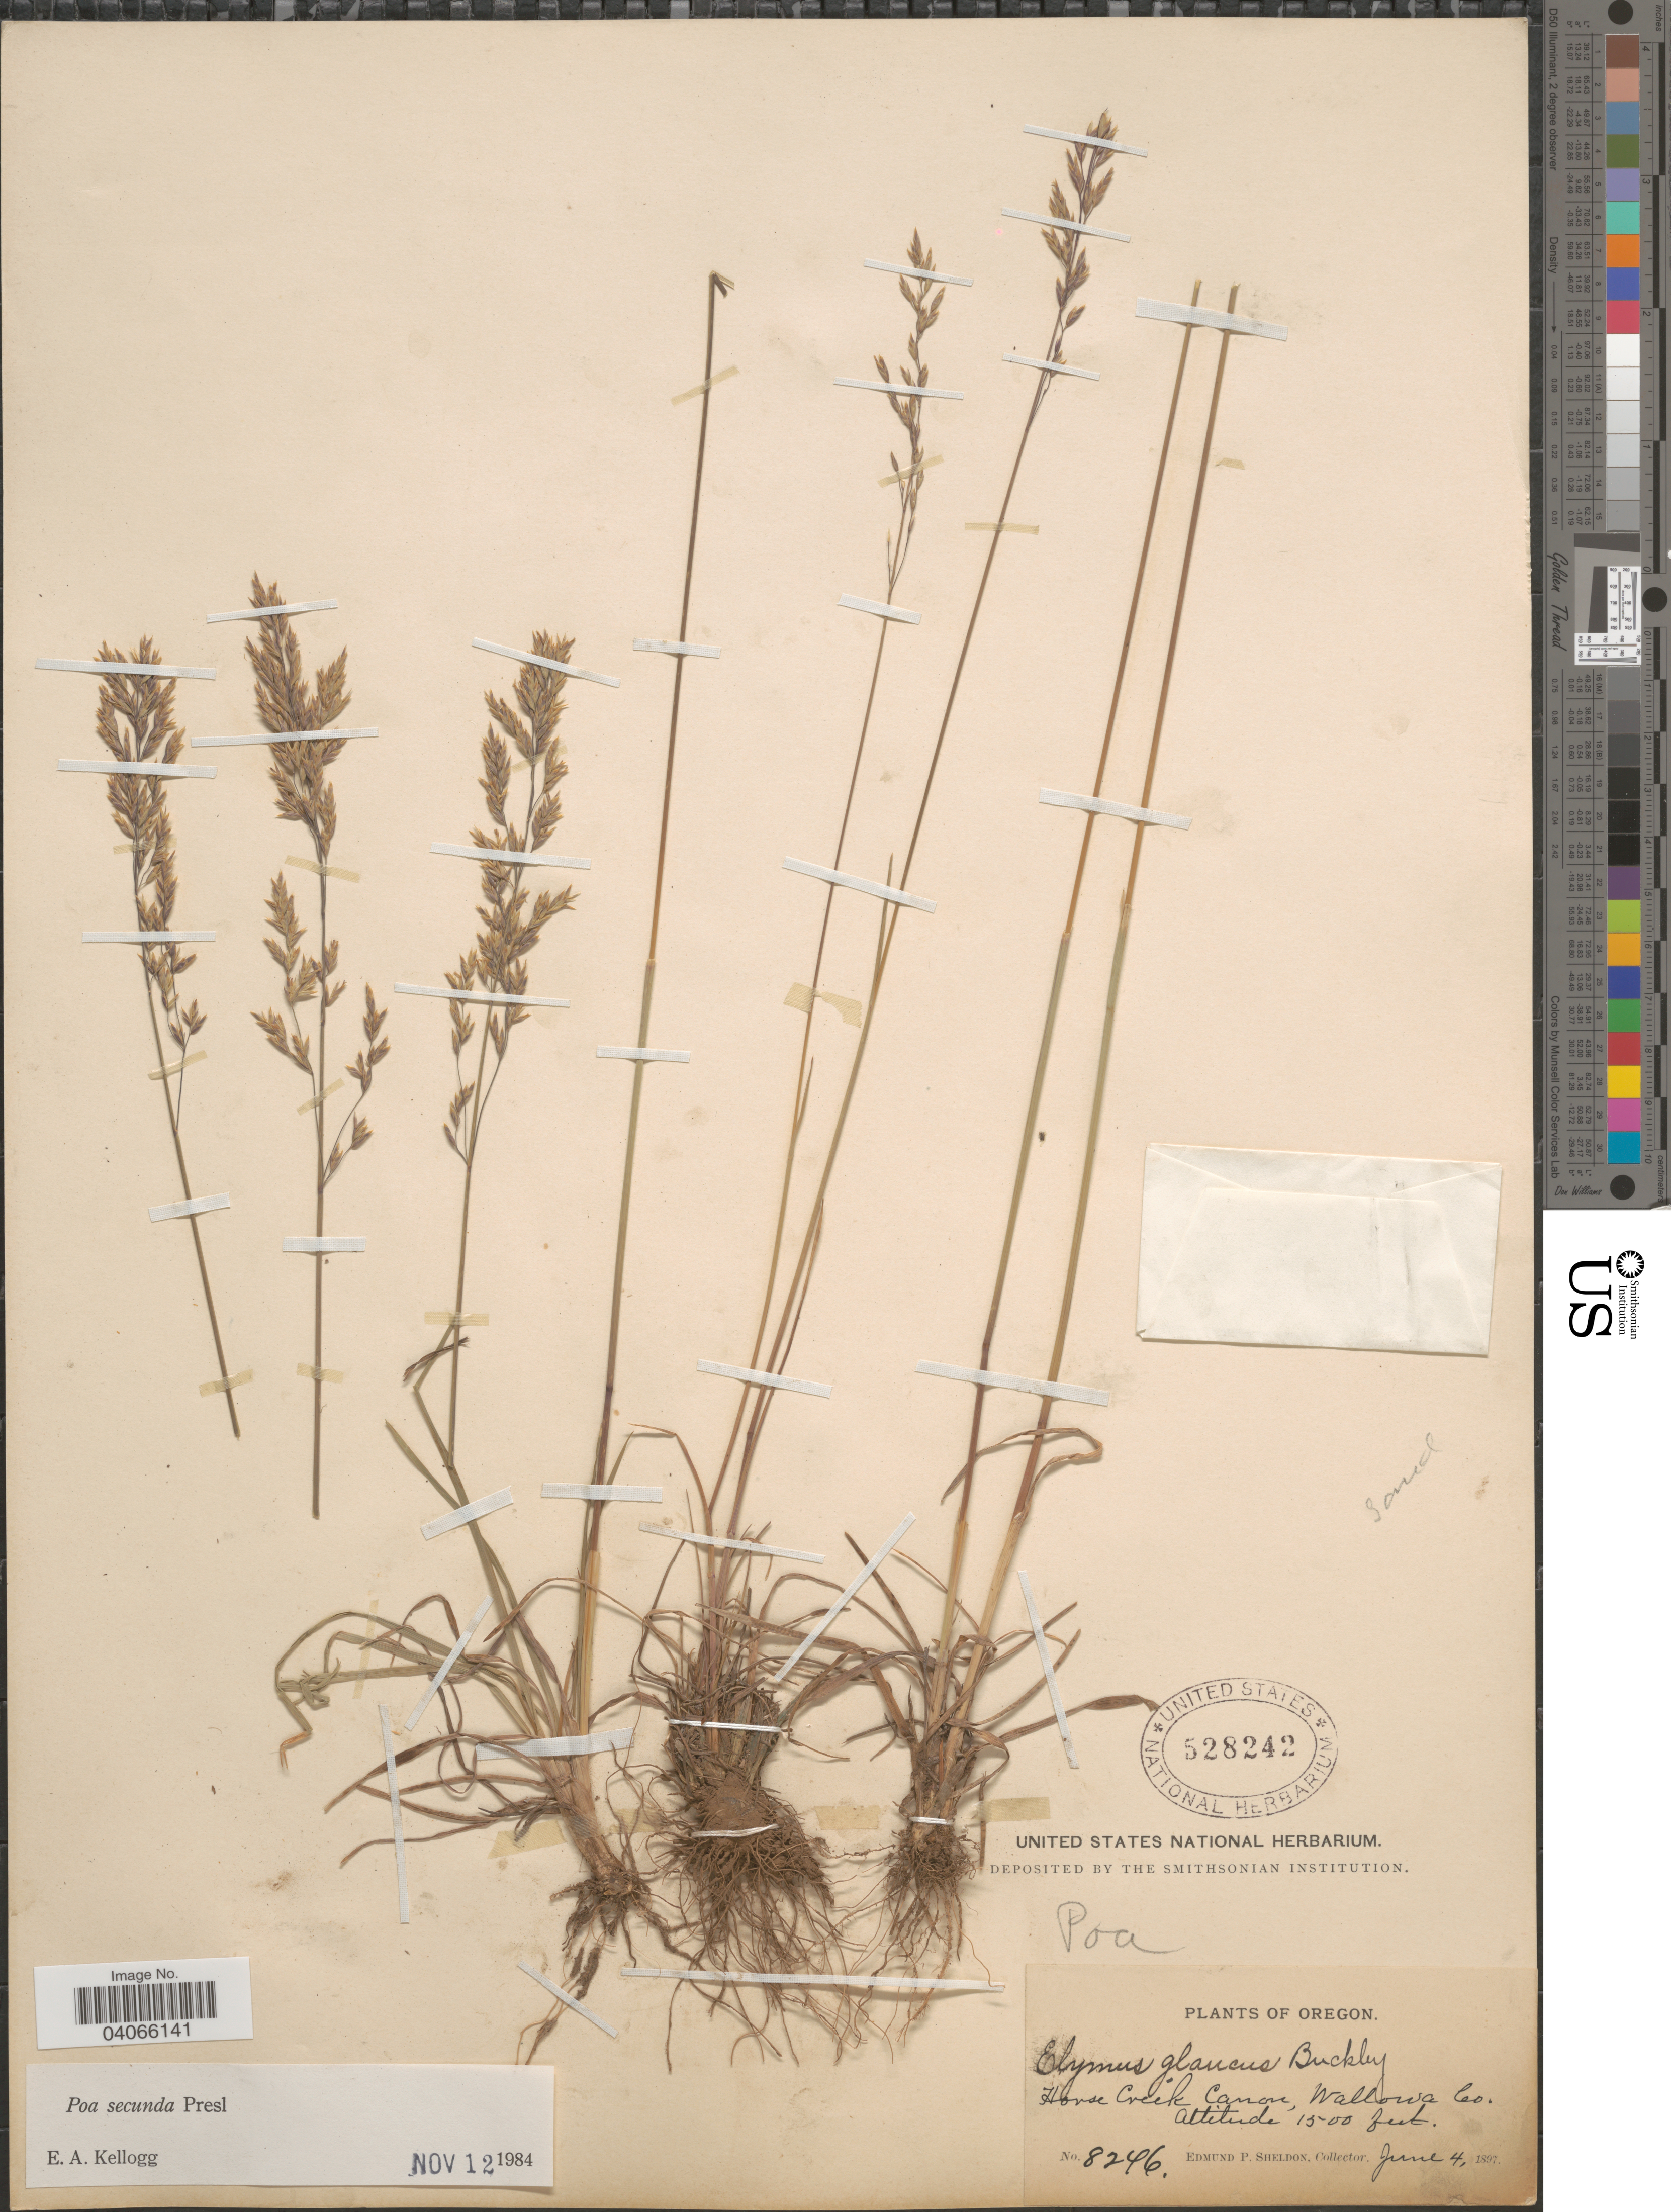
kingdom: Plantae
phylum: Tracheophyta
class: Liliopsida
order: Poales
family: Poaceae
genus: Poa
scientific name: Poa secunda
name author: J. Presl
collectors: E. P. Sheldon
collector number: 8246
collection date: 1897-06-04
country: United States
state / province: Oregon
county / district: Wallowa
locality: Horse Creek Canon, Wallowa Co.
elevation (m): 457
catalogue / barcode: US 528242